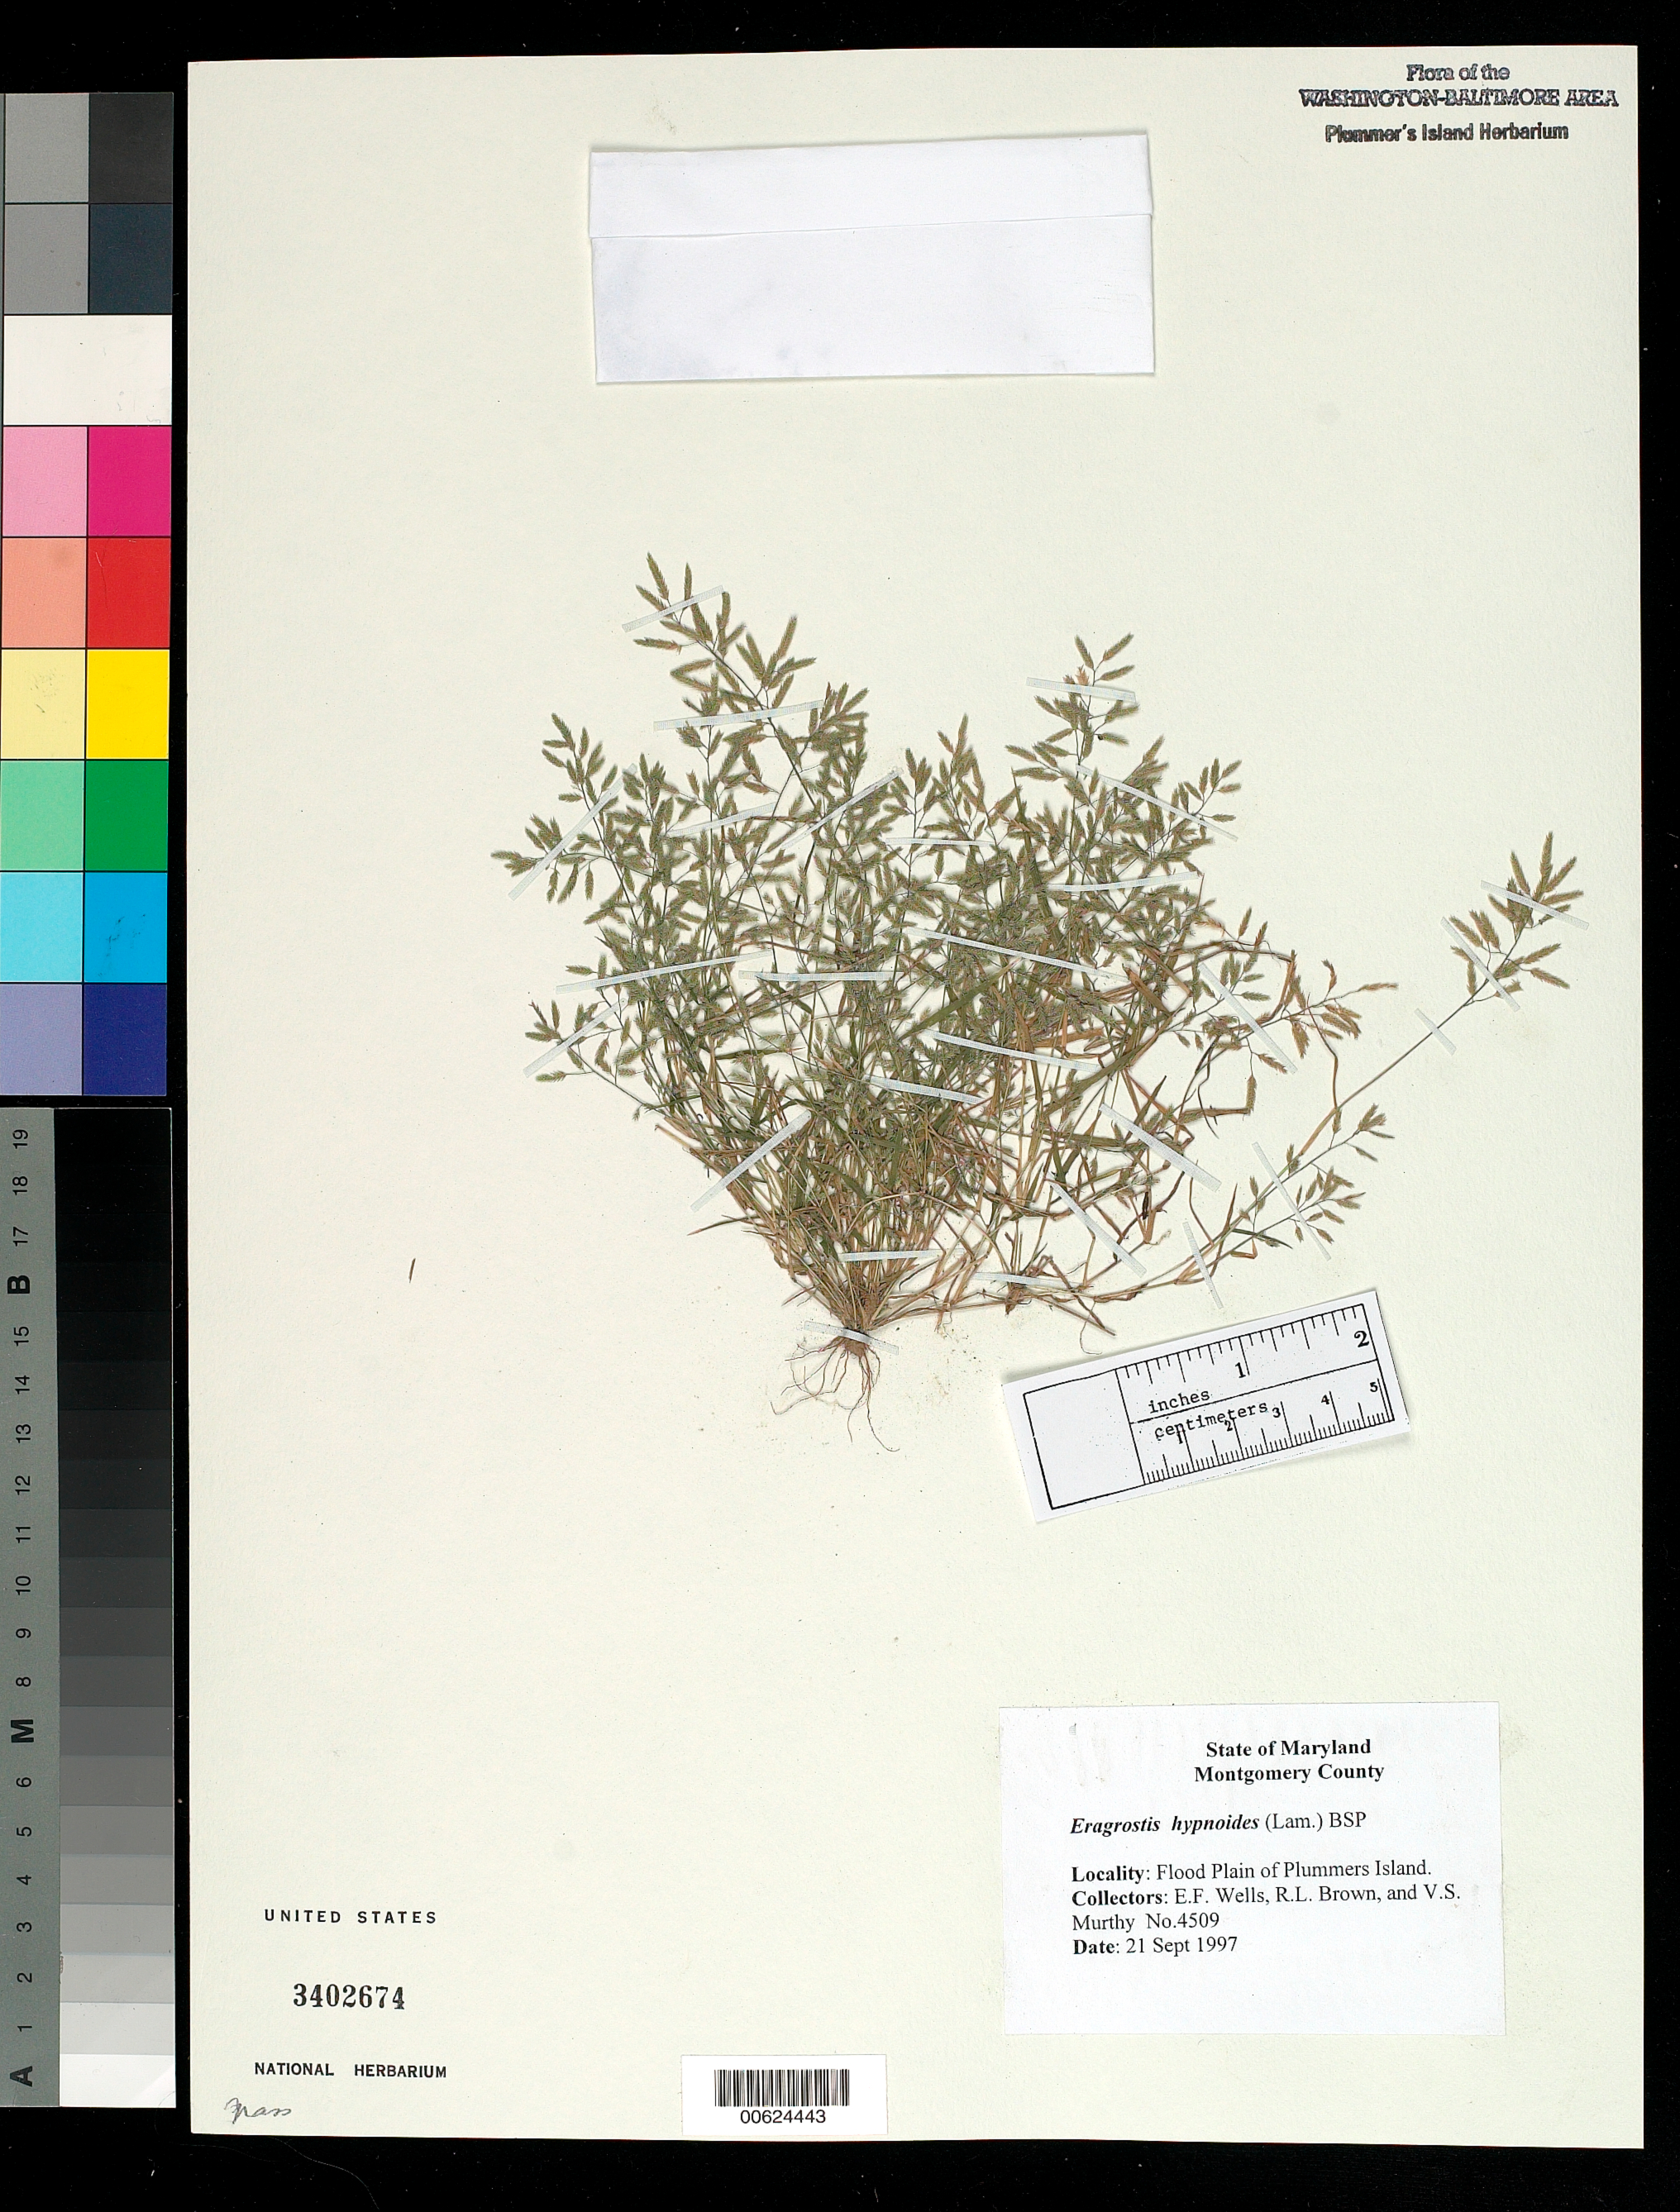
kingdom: Plantae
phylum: Tracheophyta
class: Liliopsida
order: Poales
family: Poaceae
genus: Eragrostis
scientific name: Eragrostis hypnoides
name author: (Lam.) Britton, Stearns & Poggenb.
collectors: E. F. Wells, R. L. Brown & V. S. Murthy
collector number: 4509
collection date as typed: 21 Sep 1997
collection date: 1997-09-21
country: United States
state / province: Maryland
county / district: Montgomery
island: Plummers Island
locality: Flood plain of Plummers Island Plummers Island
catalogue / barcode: US 3402674